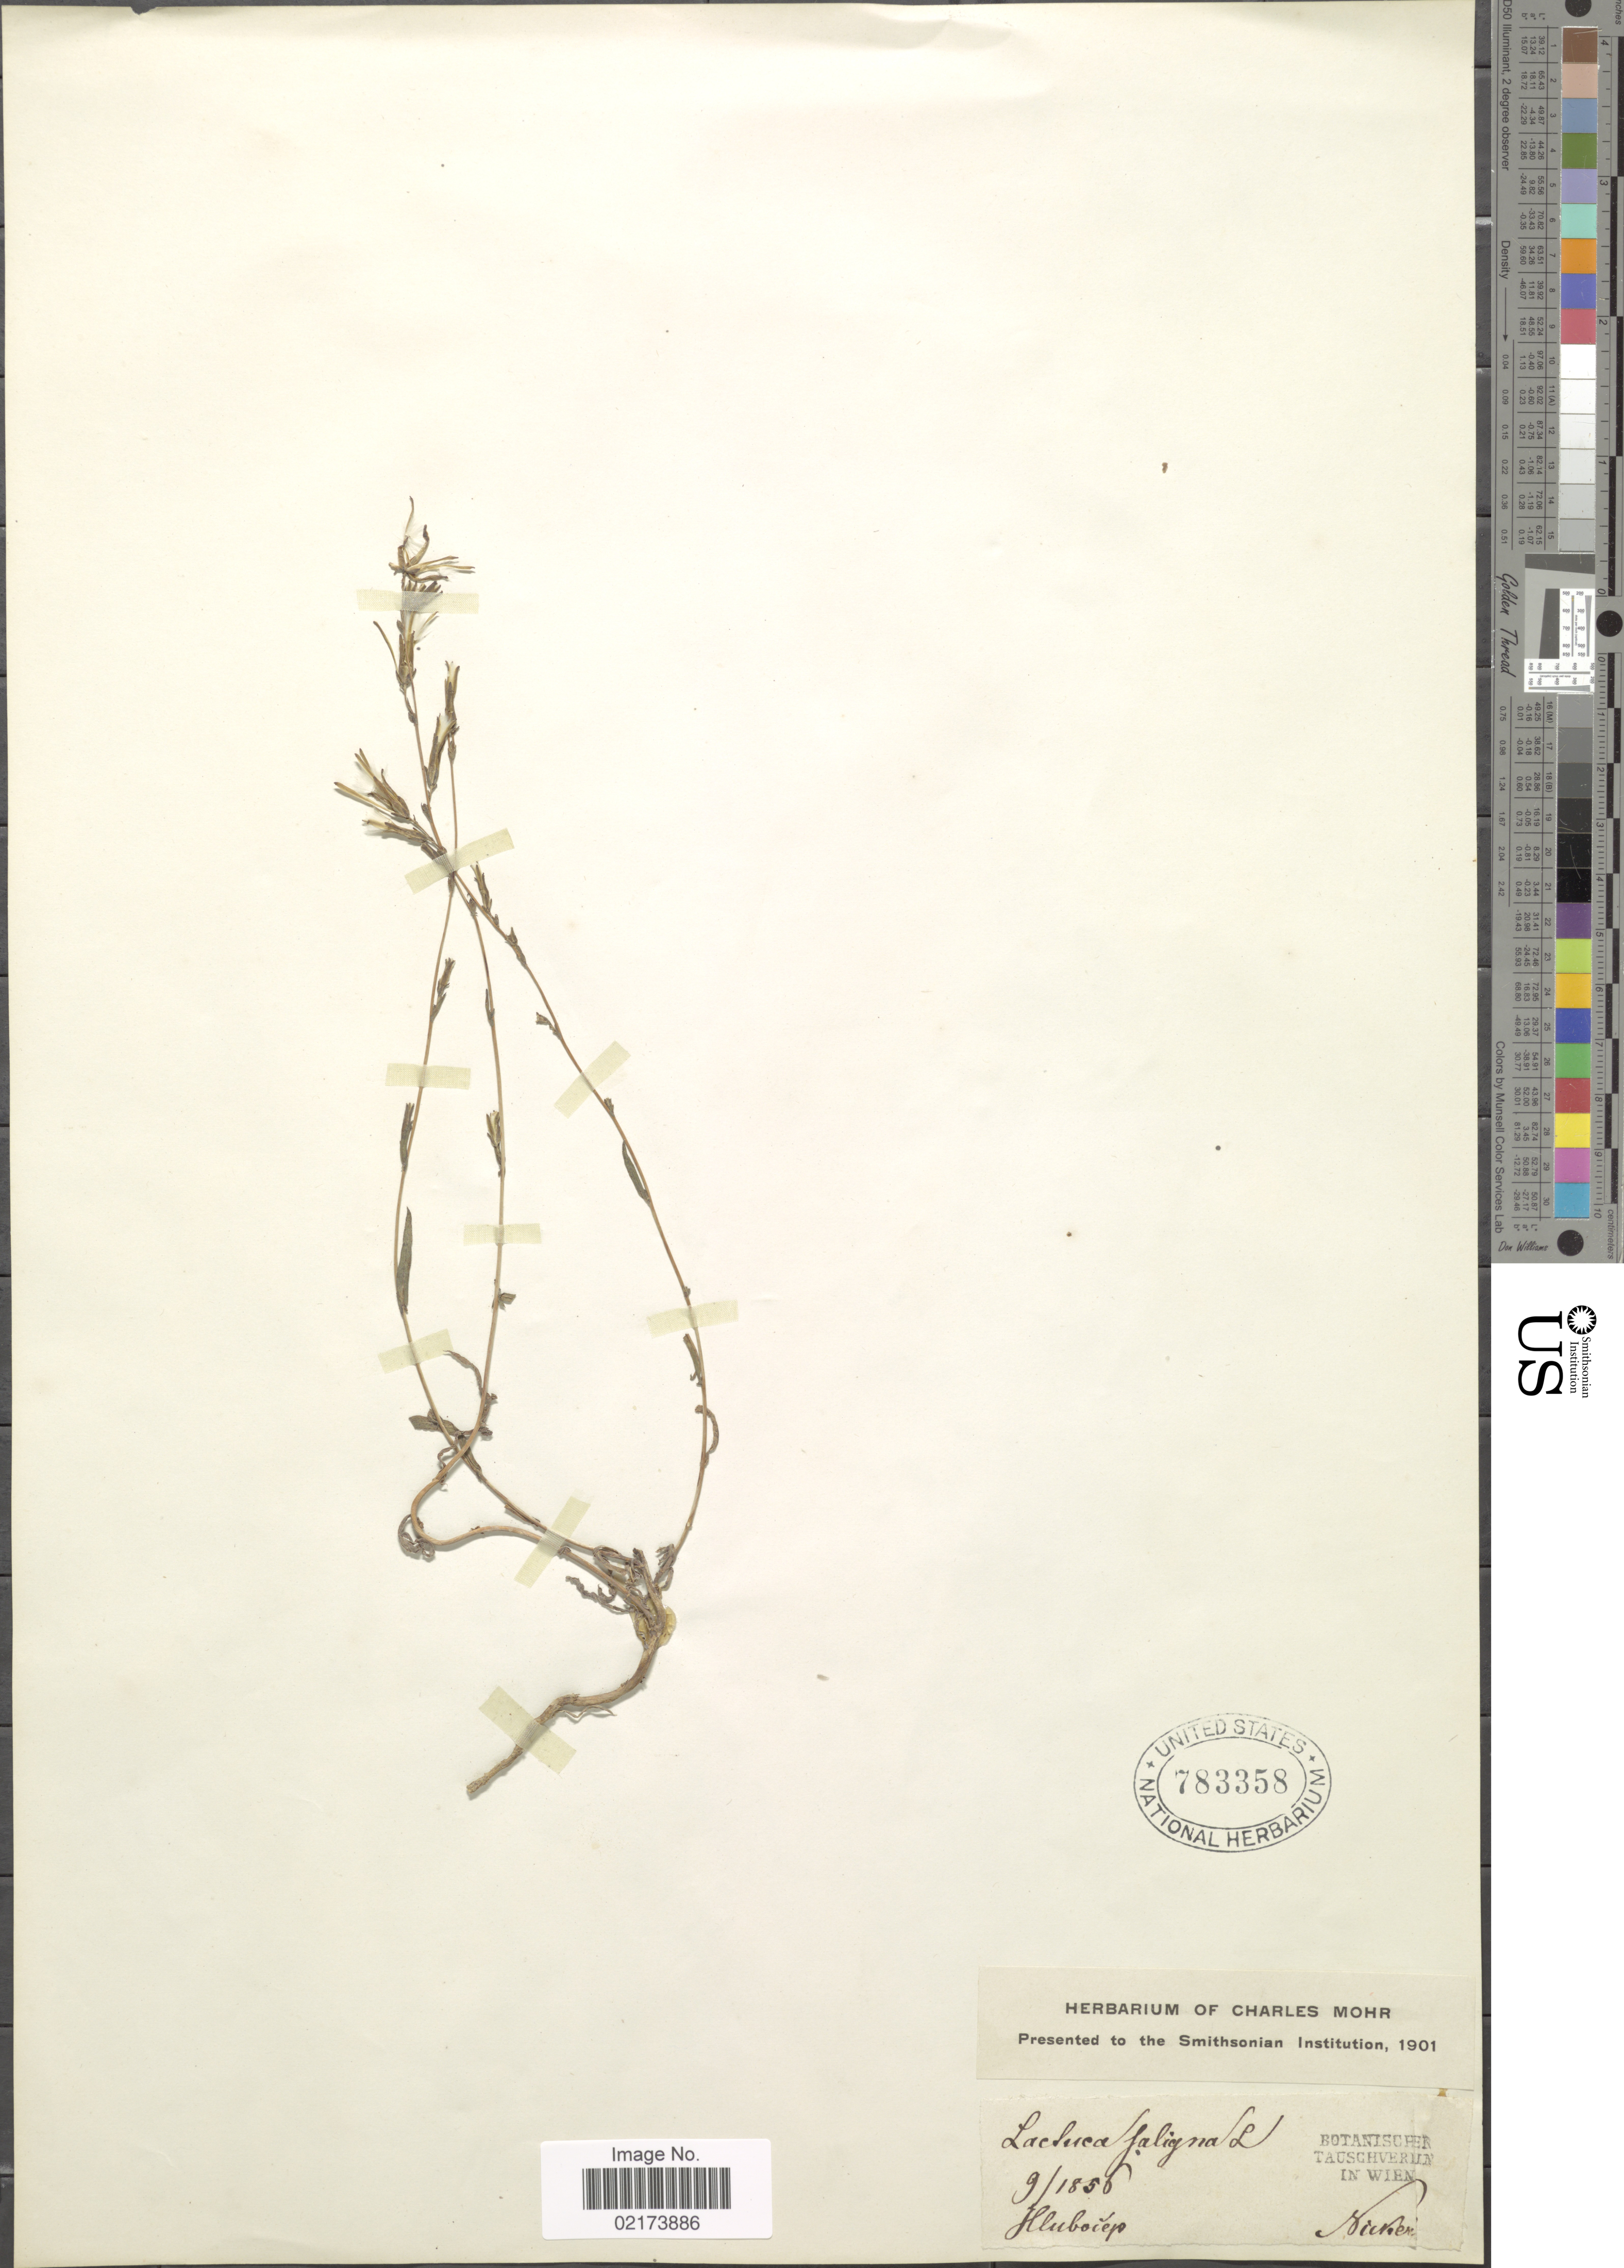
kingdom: Plantae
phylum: Tracheophyta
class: Magnoliopsida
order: Asterales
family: Asteraceae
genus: Lactuca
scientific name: Lactuca saligna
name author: L.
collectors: Ricker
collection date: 1856-09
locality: Hlubocepo [interpreted]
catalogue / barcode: US 783358